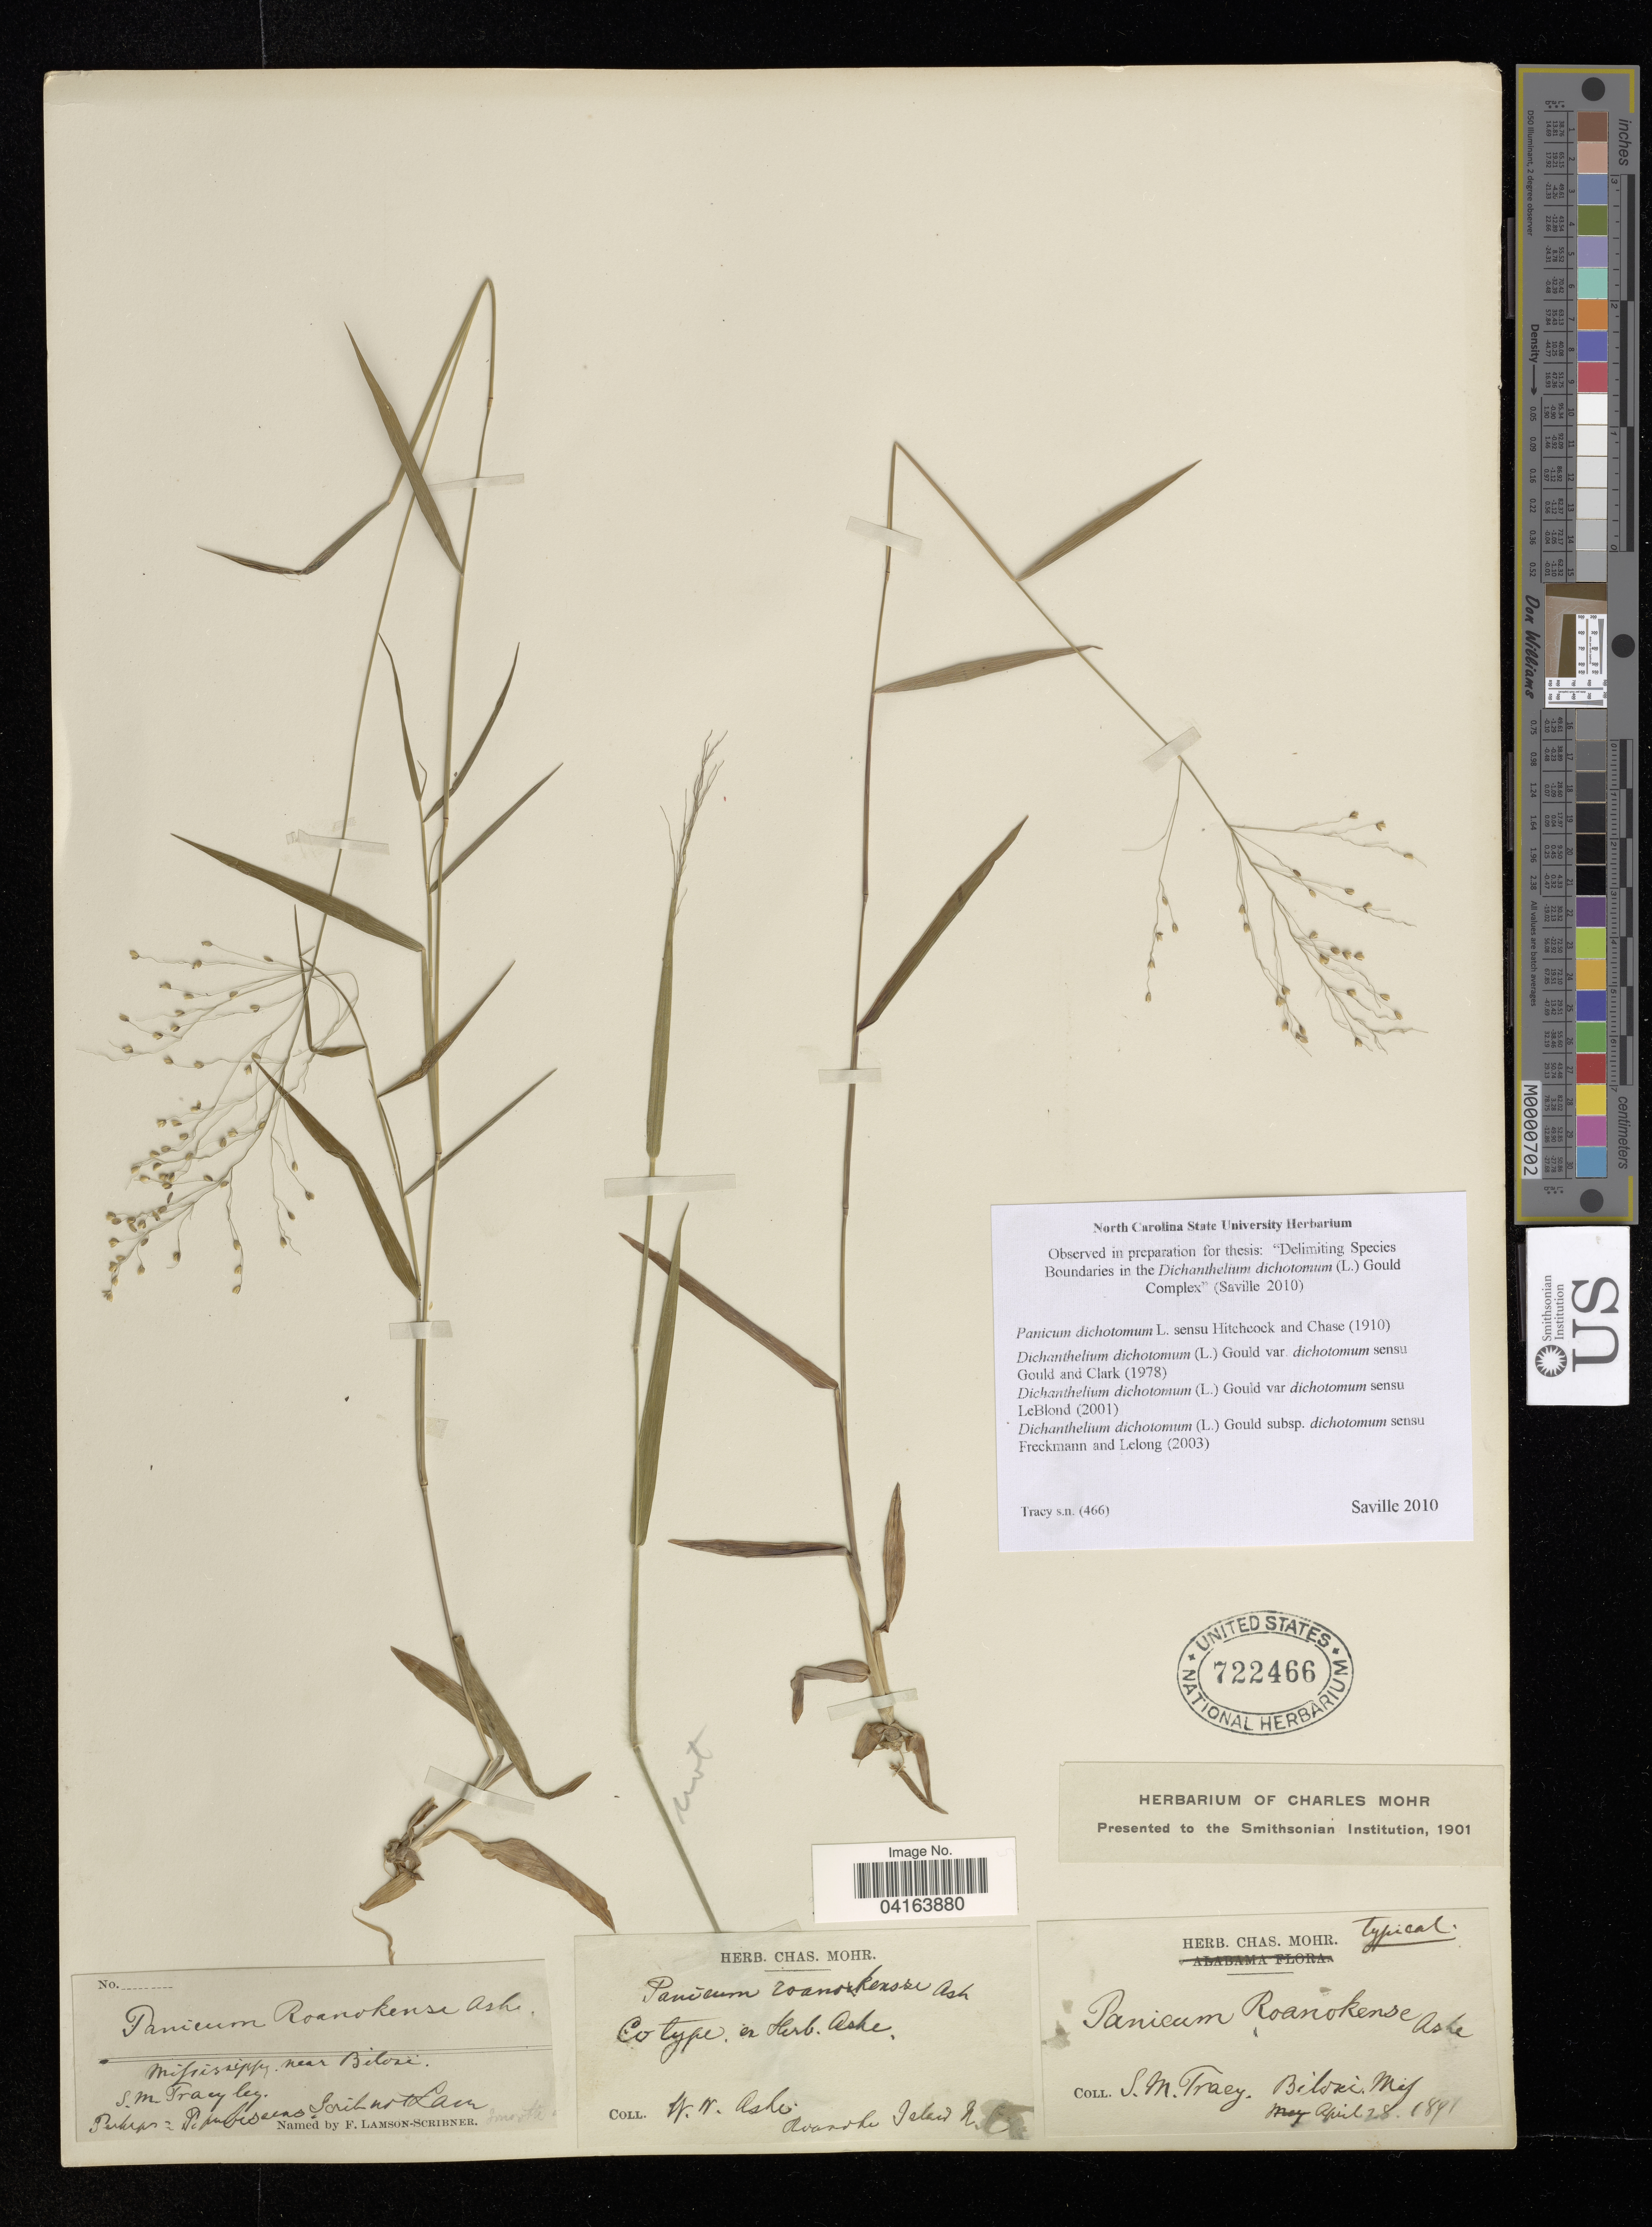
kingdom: Plantae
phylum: Tracheophyta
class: Liliopsida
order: Poales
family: Poaceae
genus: Dichanthelium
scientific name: Dichanthelium dichotomum subsp. dichotomum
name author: (L.) Gould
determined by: Saville, A. C., (NCSC), North Carolina State University (UNITED STATES)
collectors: S. M. Tracy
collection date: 1891-04-28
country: United States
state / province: Mississippi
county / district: Harrison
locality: Biloxi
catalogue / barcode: US 722466